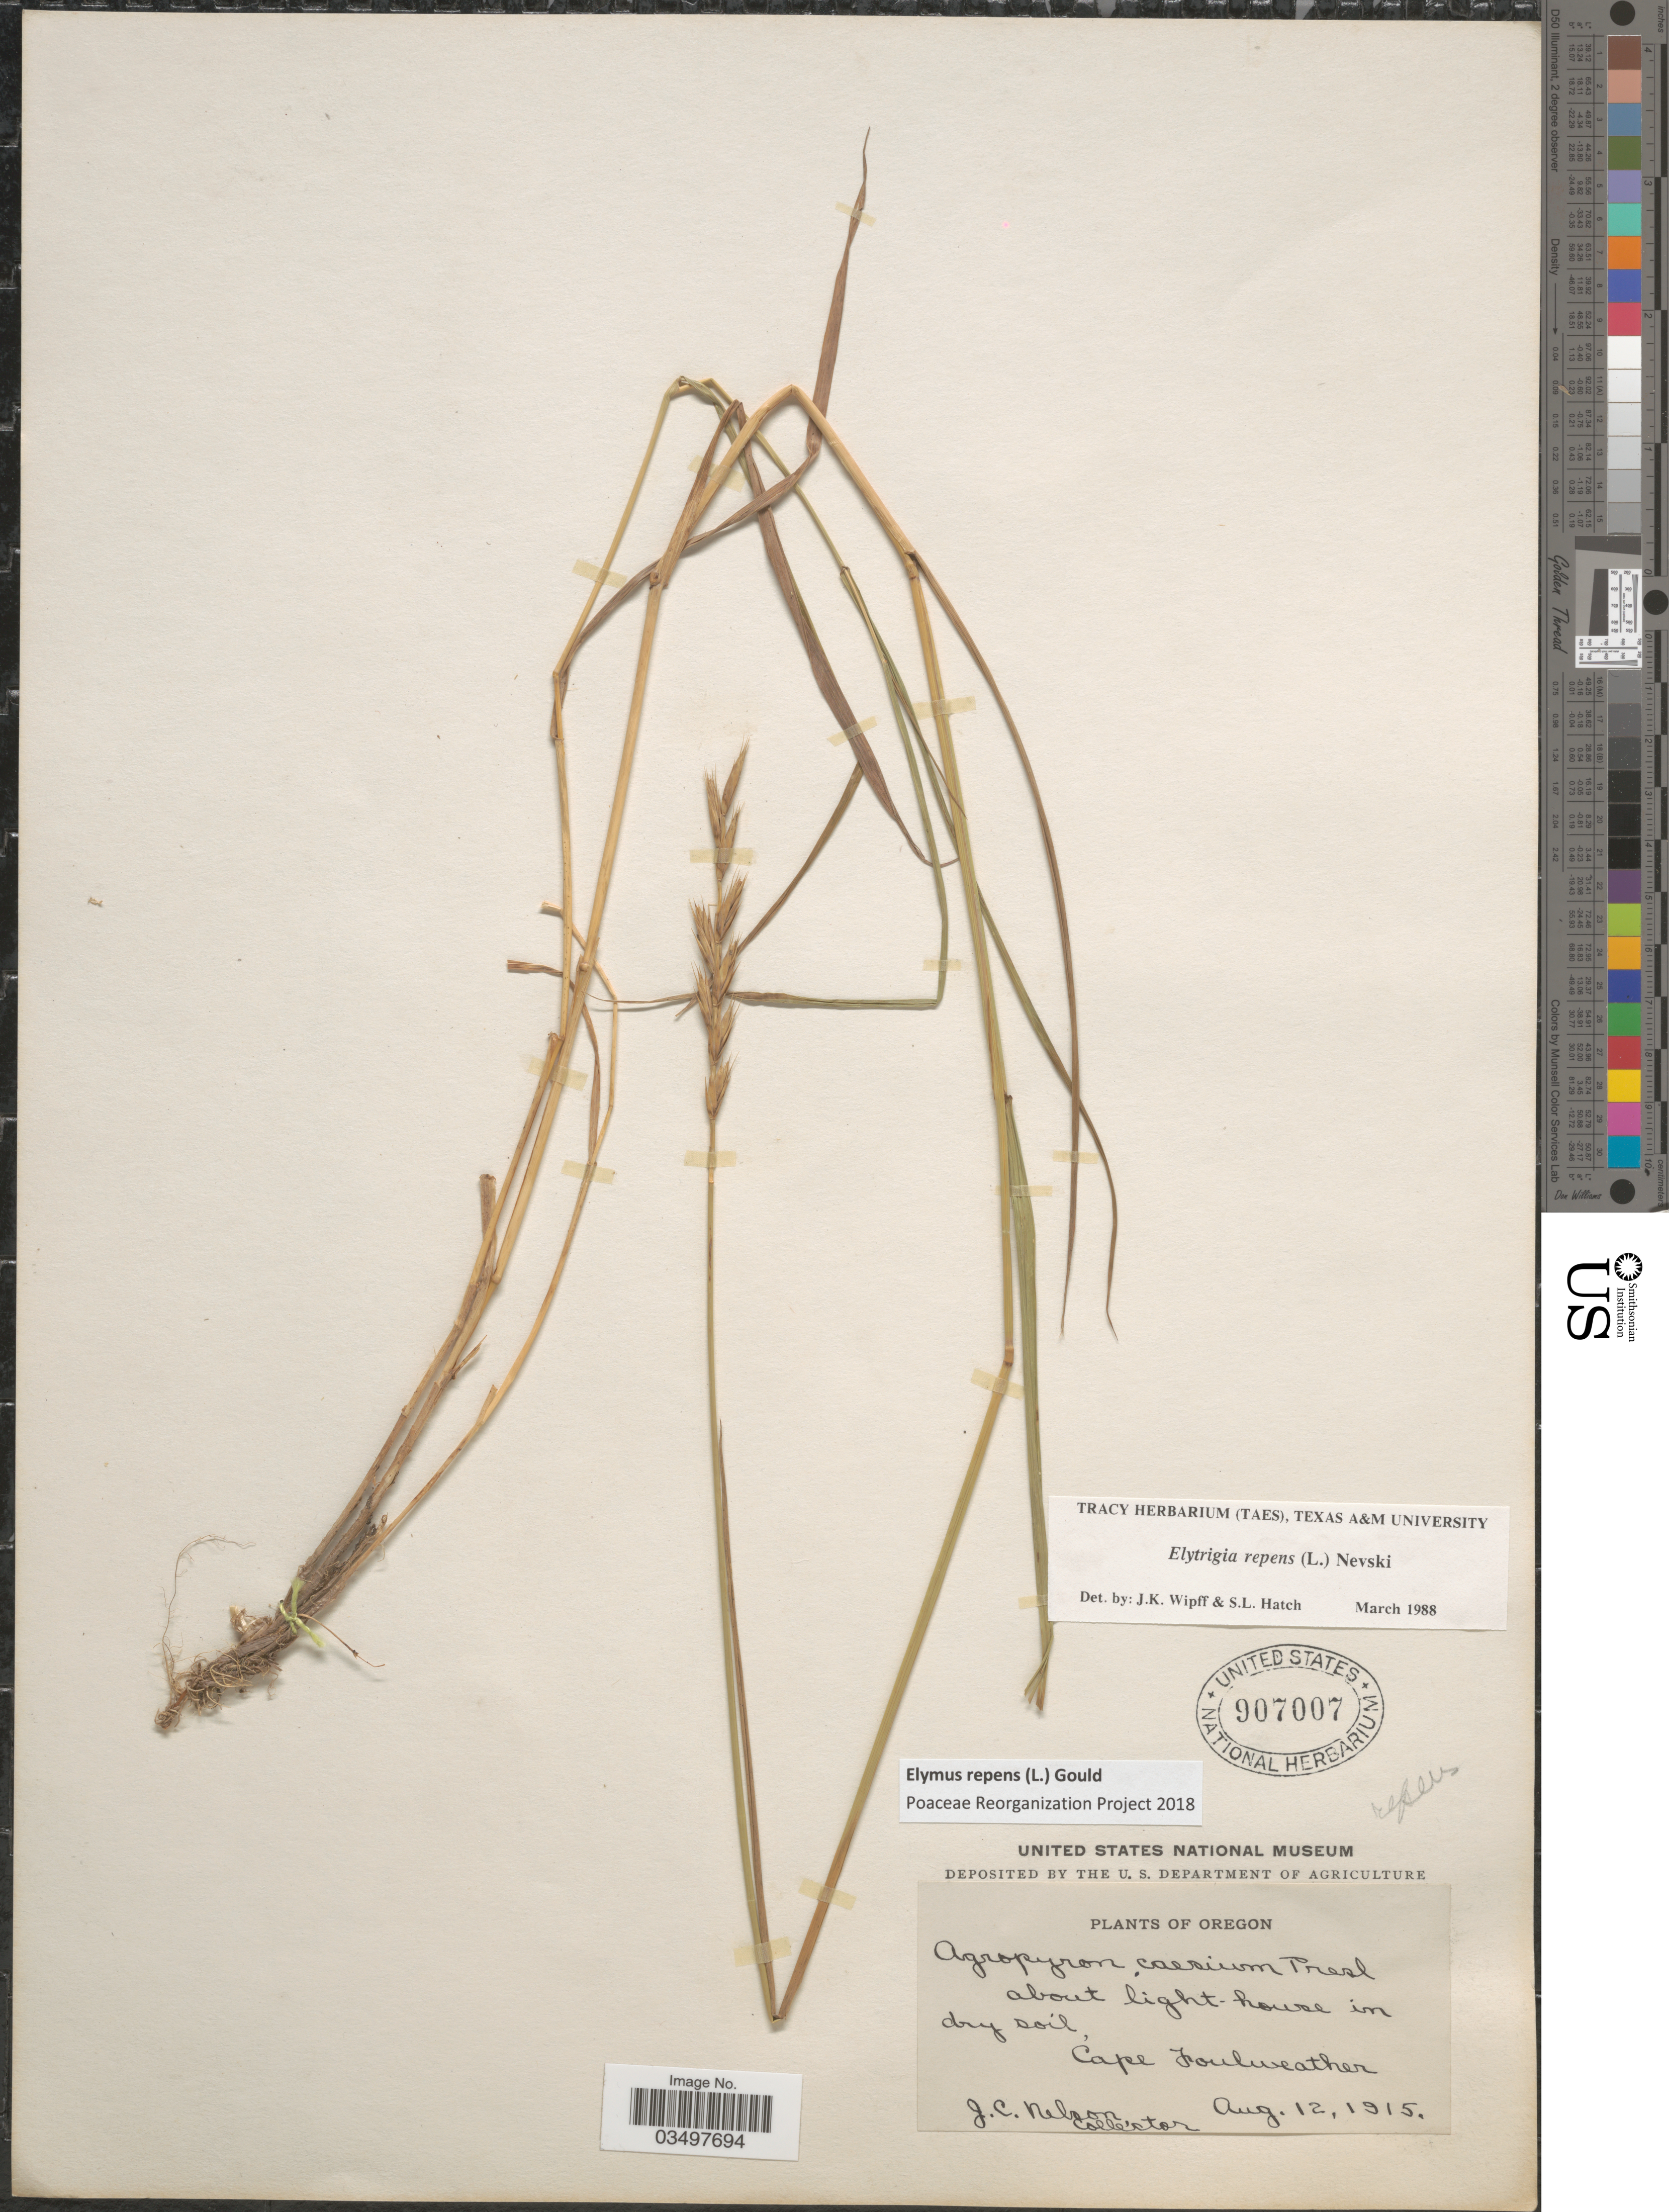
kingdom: Plantae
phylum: Tracheophyta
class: Liliopsida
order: Poales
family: Poaceae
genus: Elymus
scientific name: Elymus repens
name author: (L.) Gould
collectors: J. C. Nelson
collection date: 1915-08-12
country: United States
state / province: Oregon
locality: About light-house in dry soil. Cape Foulweather.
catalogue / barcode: US 907007